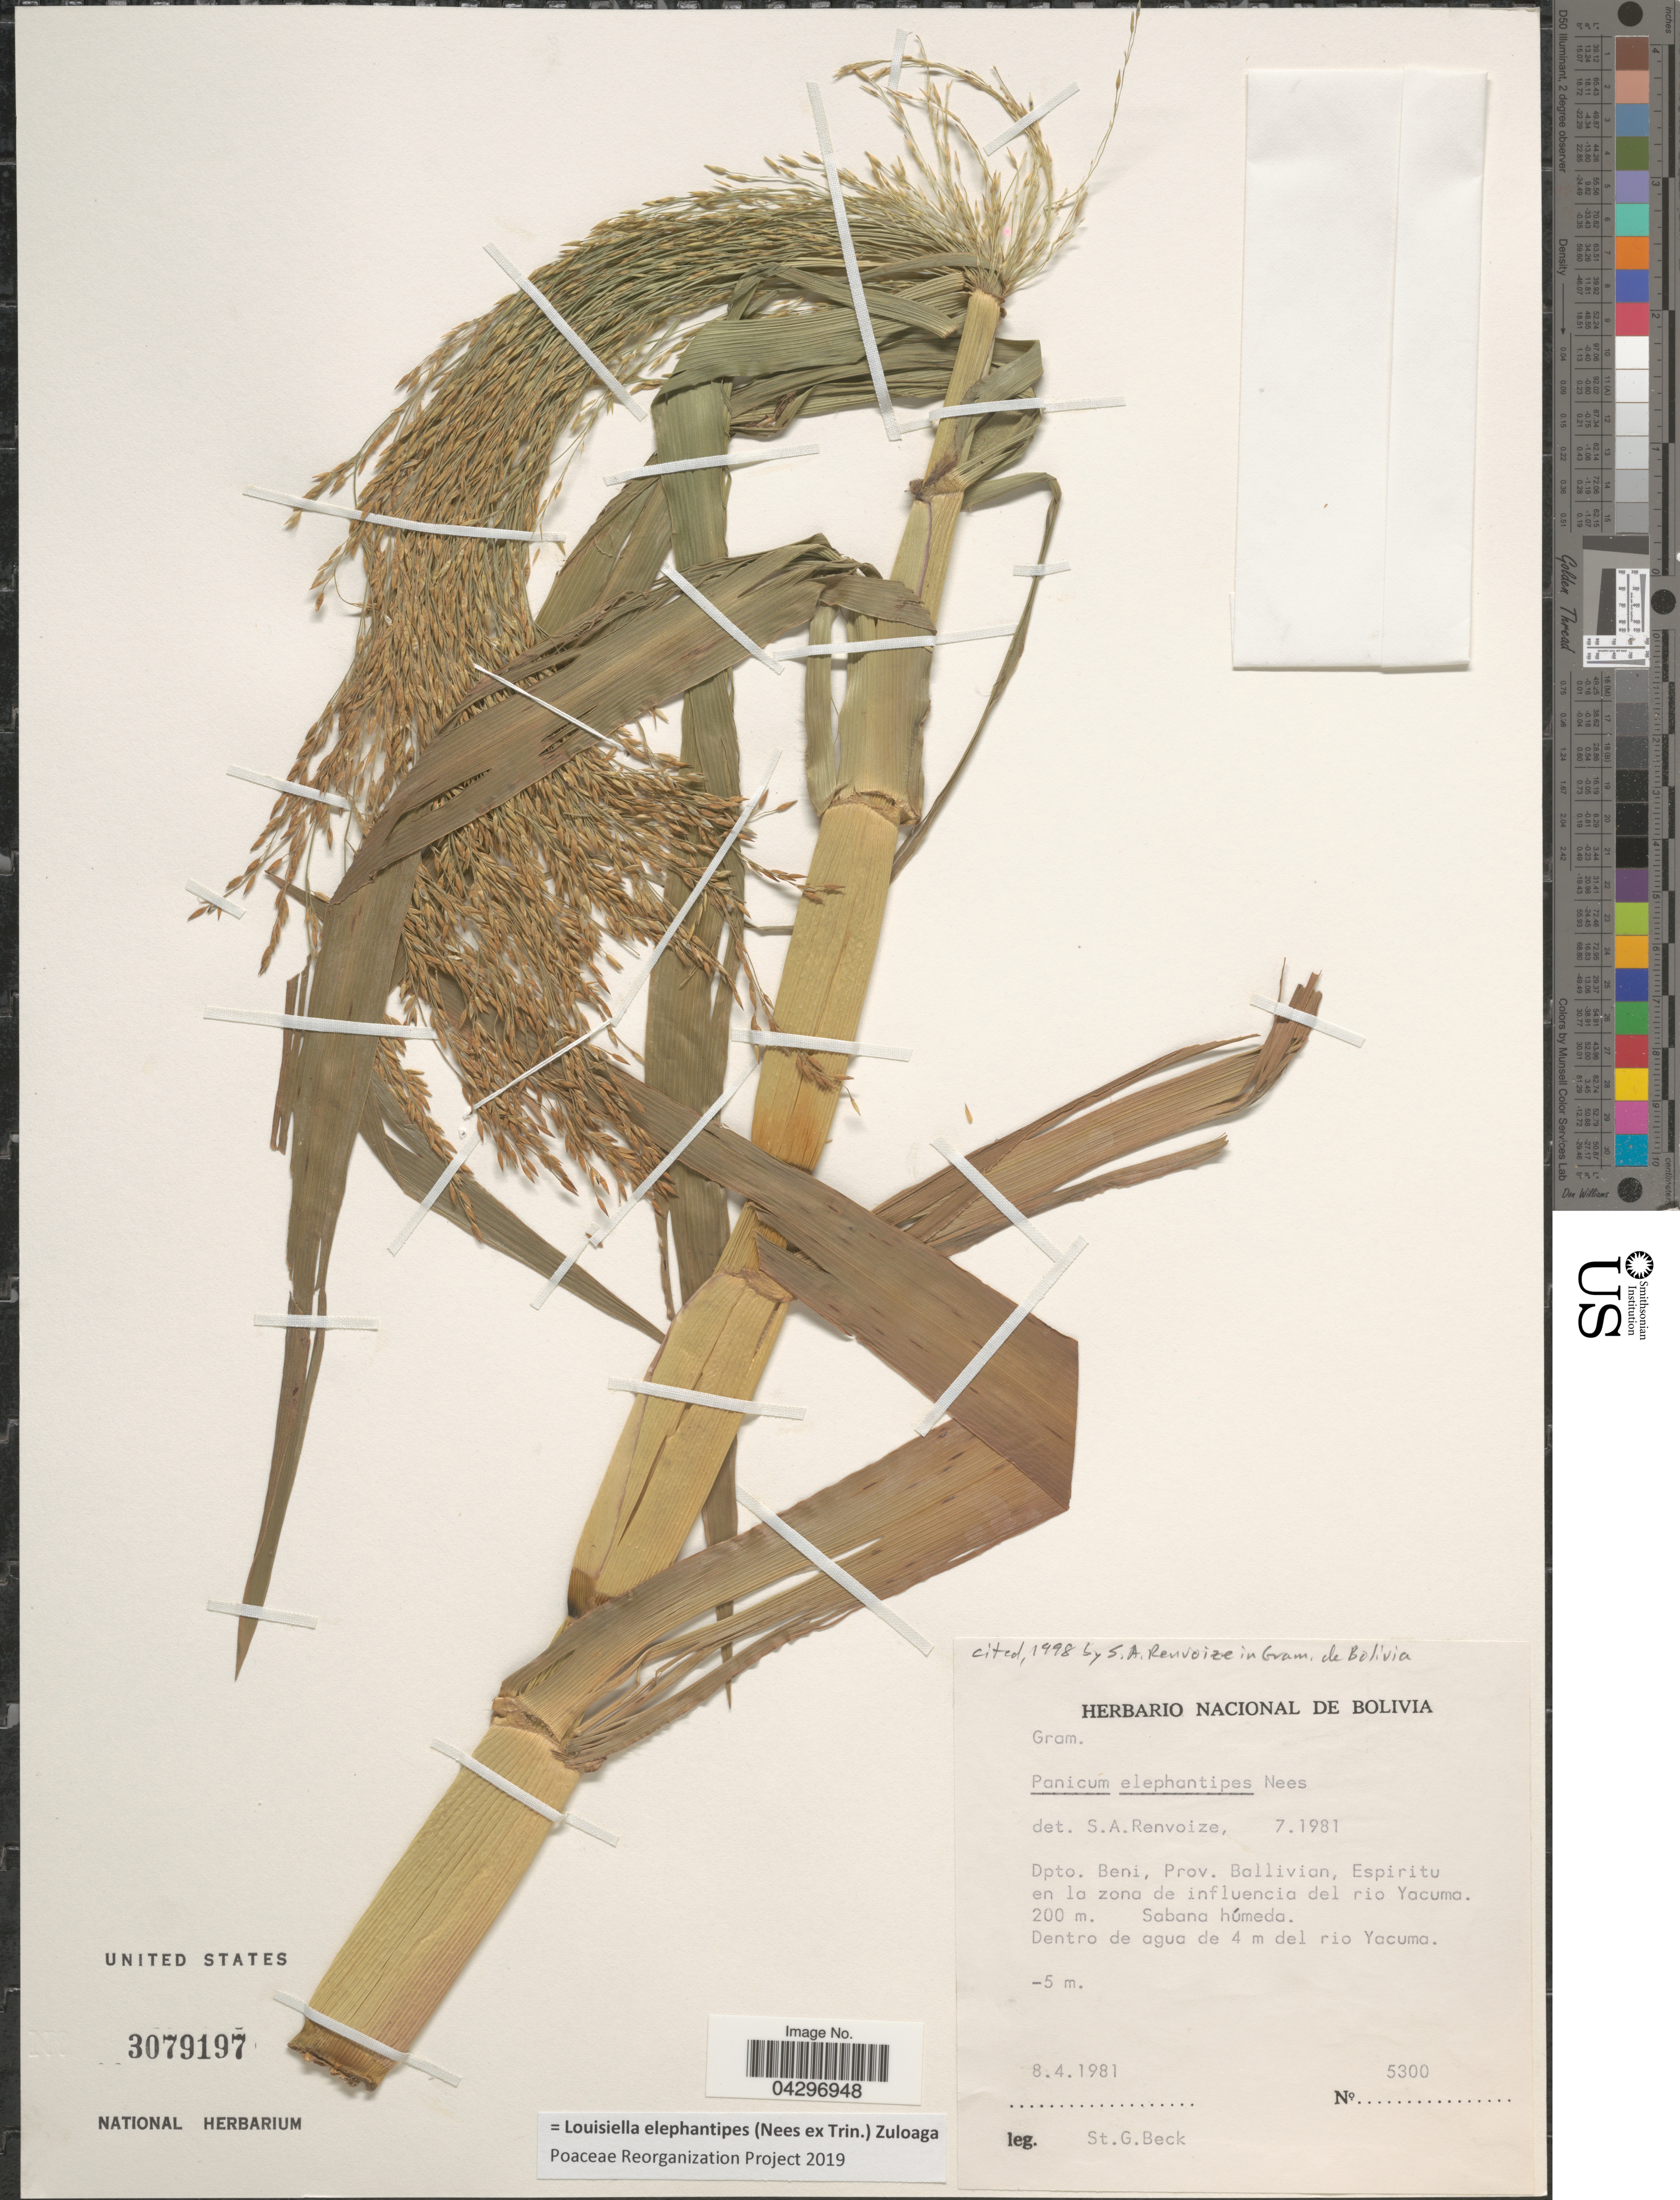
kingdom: Plantae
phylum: Tracheophyta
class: Liliopsida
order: Poales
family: Poaceae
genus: Louisiella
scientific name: Louisiella elephantipes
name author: (Nees ex Trin.) Zuloaga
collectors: S. G. Beck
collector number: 5300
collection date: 1981-04-08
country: Bolivia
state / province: Beni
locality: Dpto. Beni, Prov. Ballivian, Espiritu en la zona de influencia del rio Yacuma. Dentro de agua de 4 m del rio Yacuma.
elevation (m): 200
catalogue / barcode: US 3079197